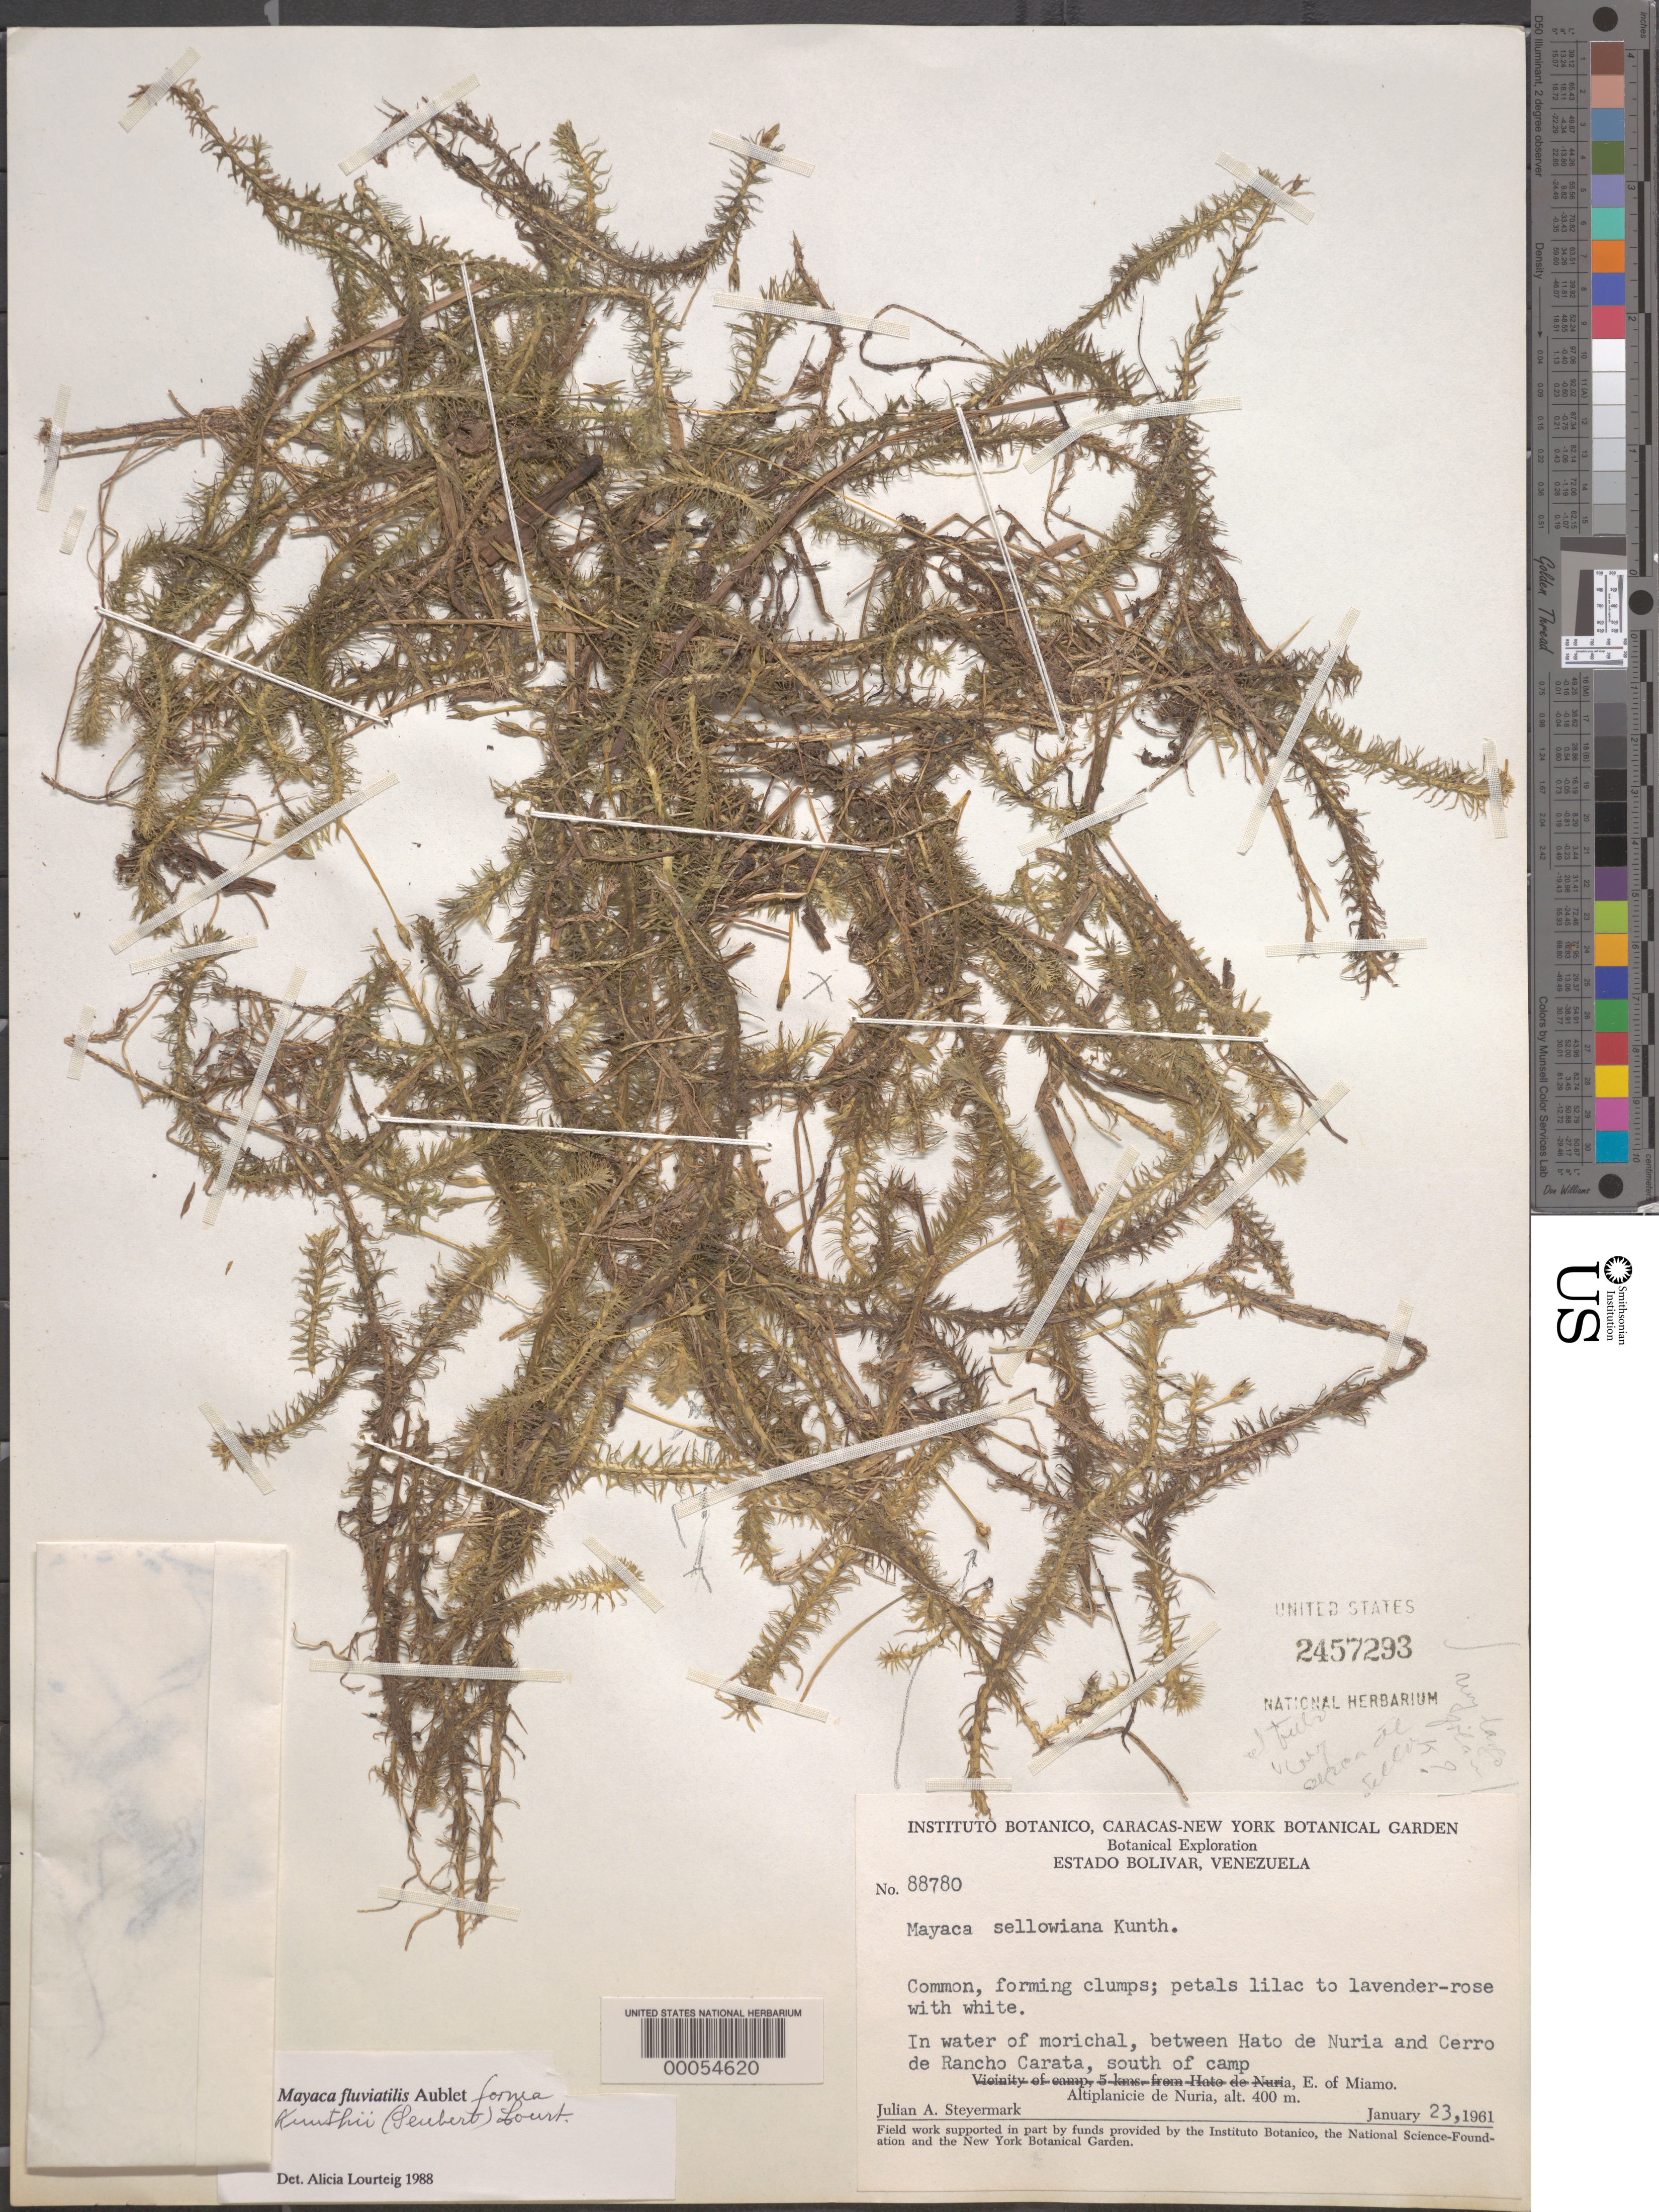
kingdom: Plantae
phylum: Tracheophyta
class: Liliopsida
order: Poales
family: Mayacaceae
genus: Mayaca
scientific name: Mayaca sellowiana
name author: Kunth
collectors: J. Steyermark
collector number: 88780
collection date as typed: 23 Jan 1961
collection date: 1961-01-23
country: Venezuela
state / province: Mérida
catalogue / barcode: US 2457293